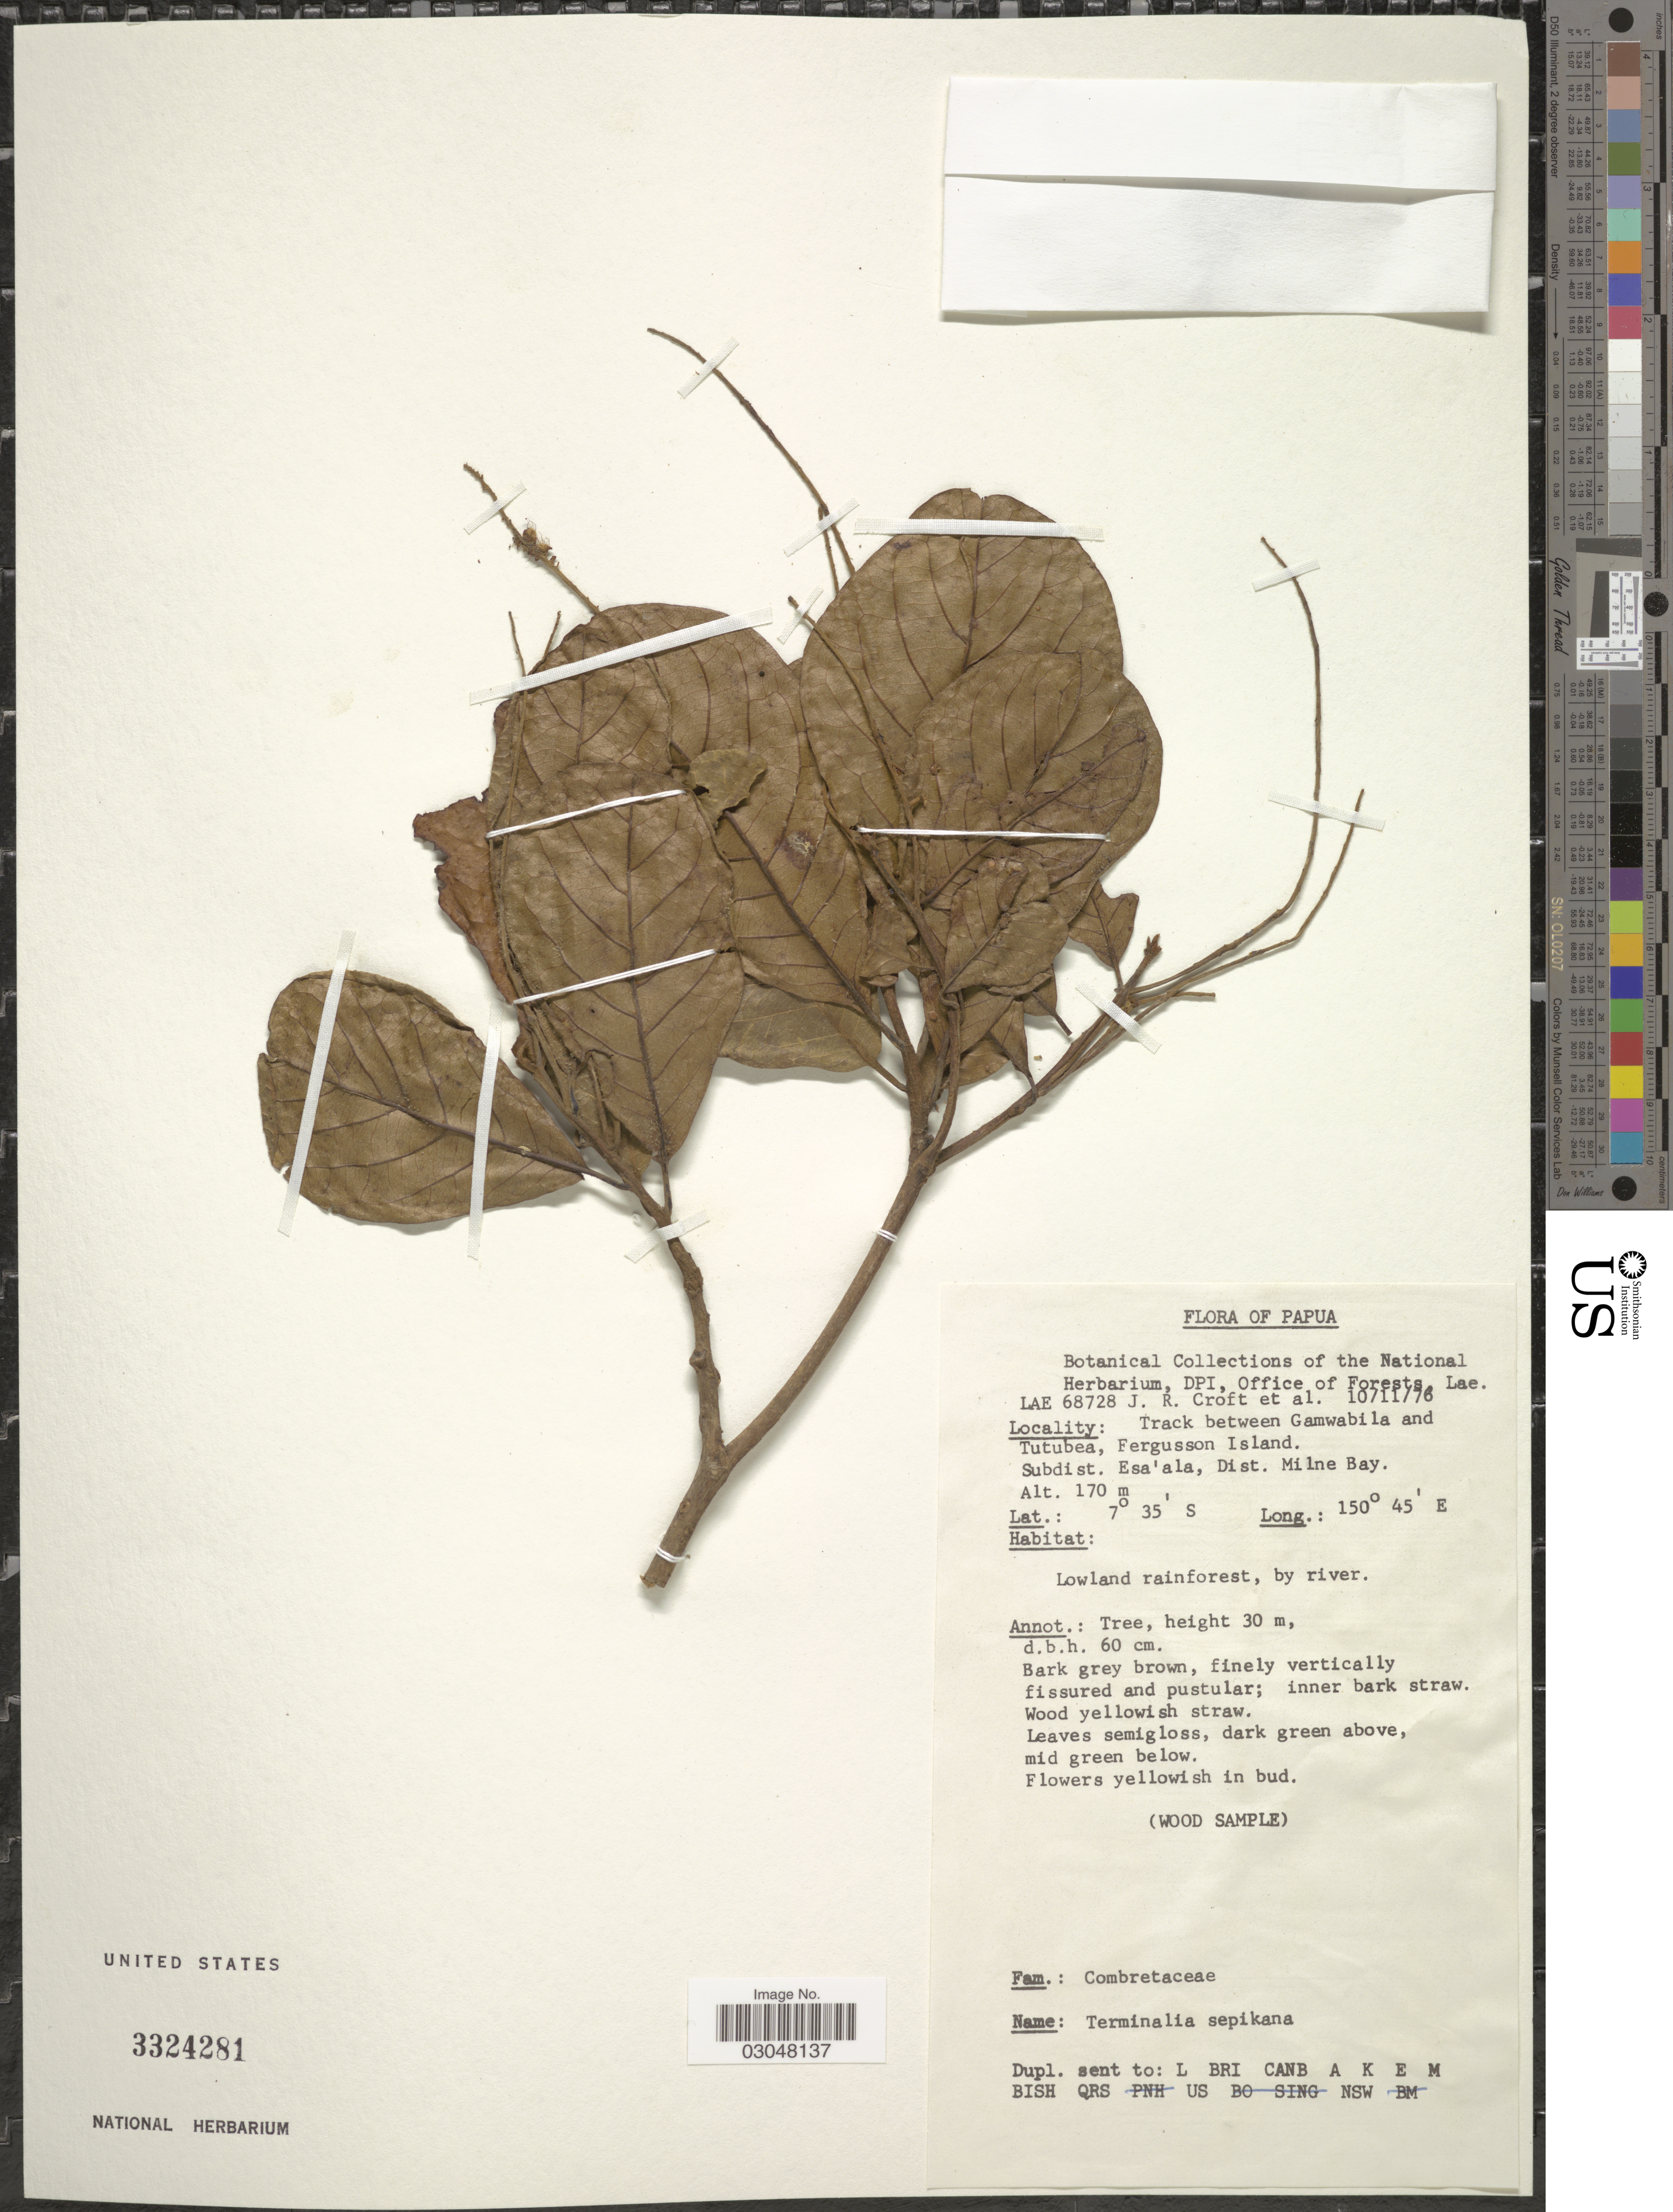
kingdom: Plantae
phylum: Tracheophyta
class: Magnoliopsida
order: Myrtales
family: Combretaceae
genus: Terminalia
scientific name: Terminalia sepicana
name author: Diels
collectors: J. R. Croft & et al.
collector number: LAE 68728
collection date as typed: Transcribed d/m/y: 10/11/76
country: Papua New Guinea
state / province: Milne Bay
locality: Papua. Track between Gamwabila and Tutubea, Fergusson Island. Subdist. Esa'ala, Dist. Milne Bay.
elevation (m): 170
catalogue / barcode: US 3324281